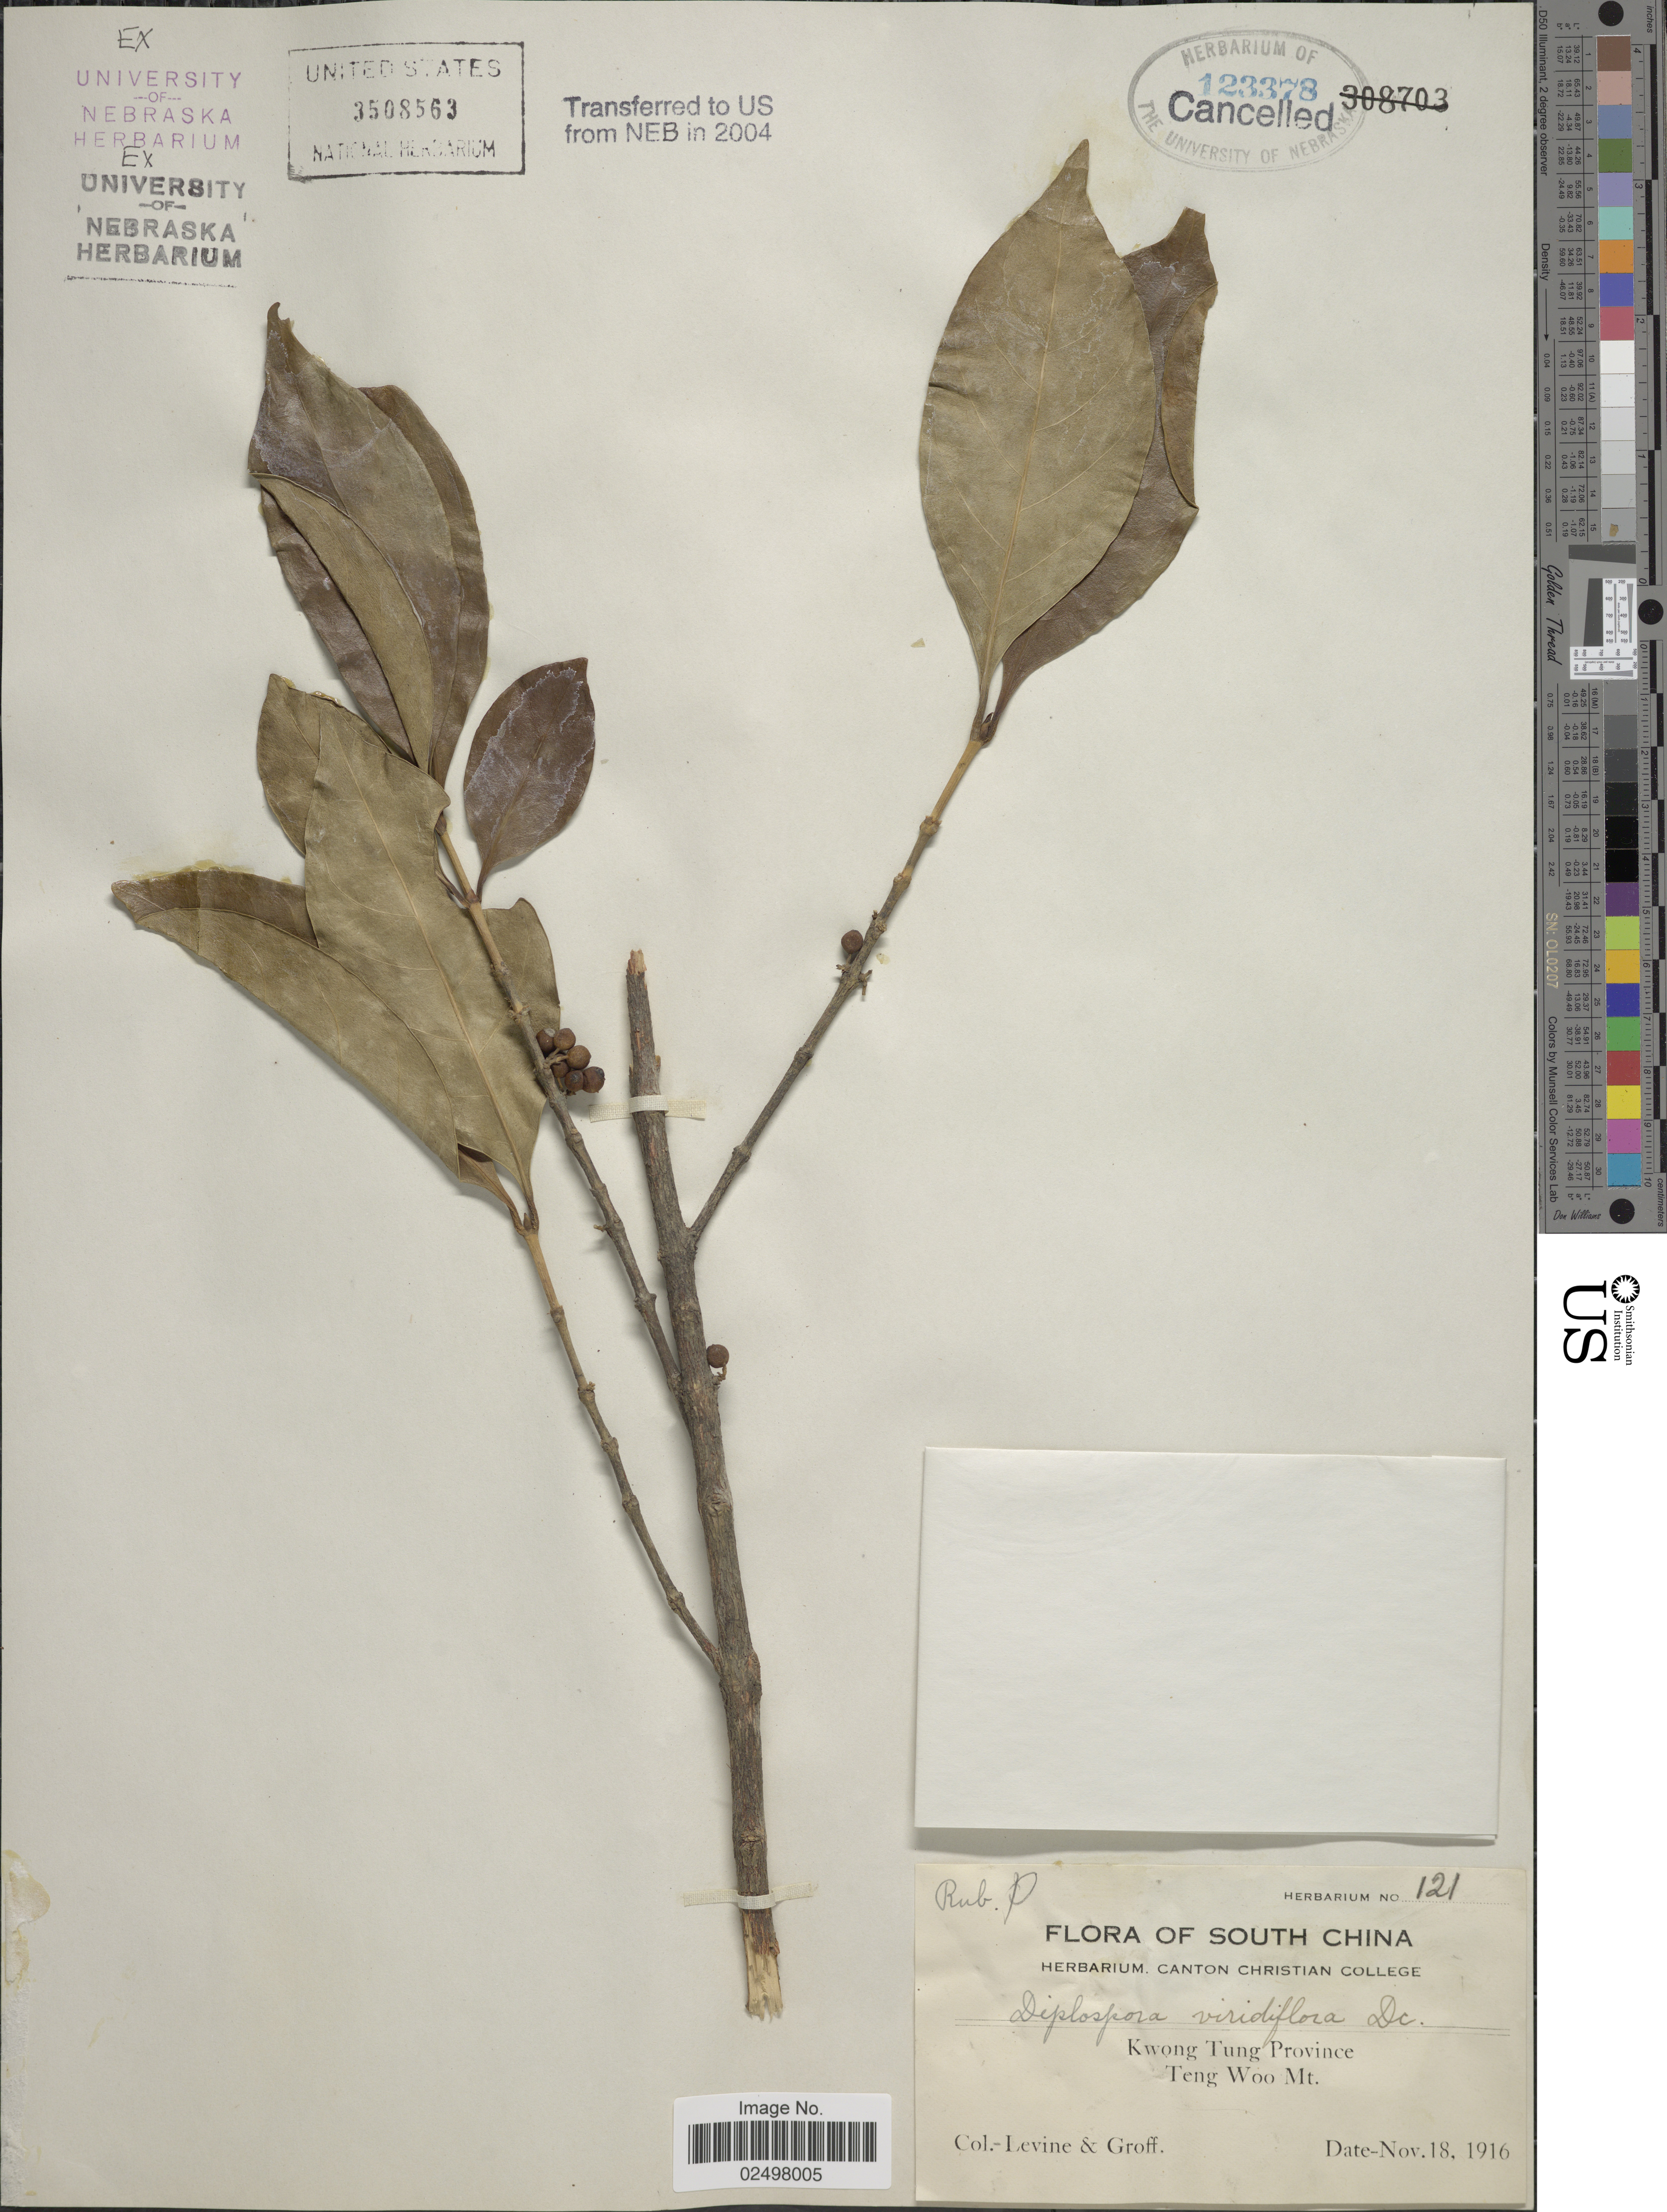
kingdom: Plantae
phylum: Tracheophyta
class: Magnoliopsida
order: Gentianales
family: Rubiaceae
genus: Tricalysia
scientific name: Tricalysia dubia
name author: (Lindl.) Ohwi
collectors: -. Levine & -- Groff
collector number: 121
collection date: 1916-11-18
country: China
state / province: Guangdong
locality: Kwong Tung Province, Teng Woo Mt.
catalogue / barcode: US 3508563